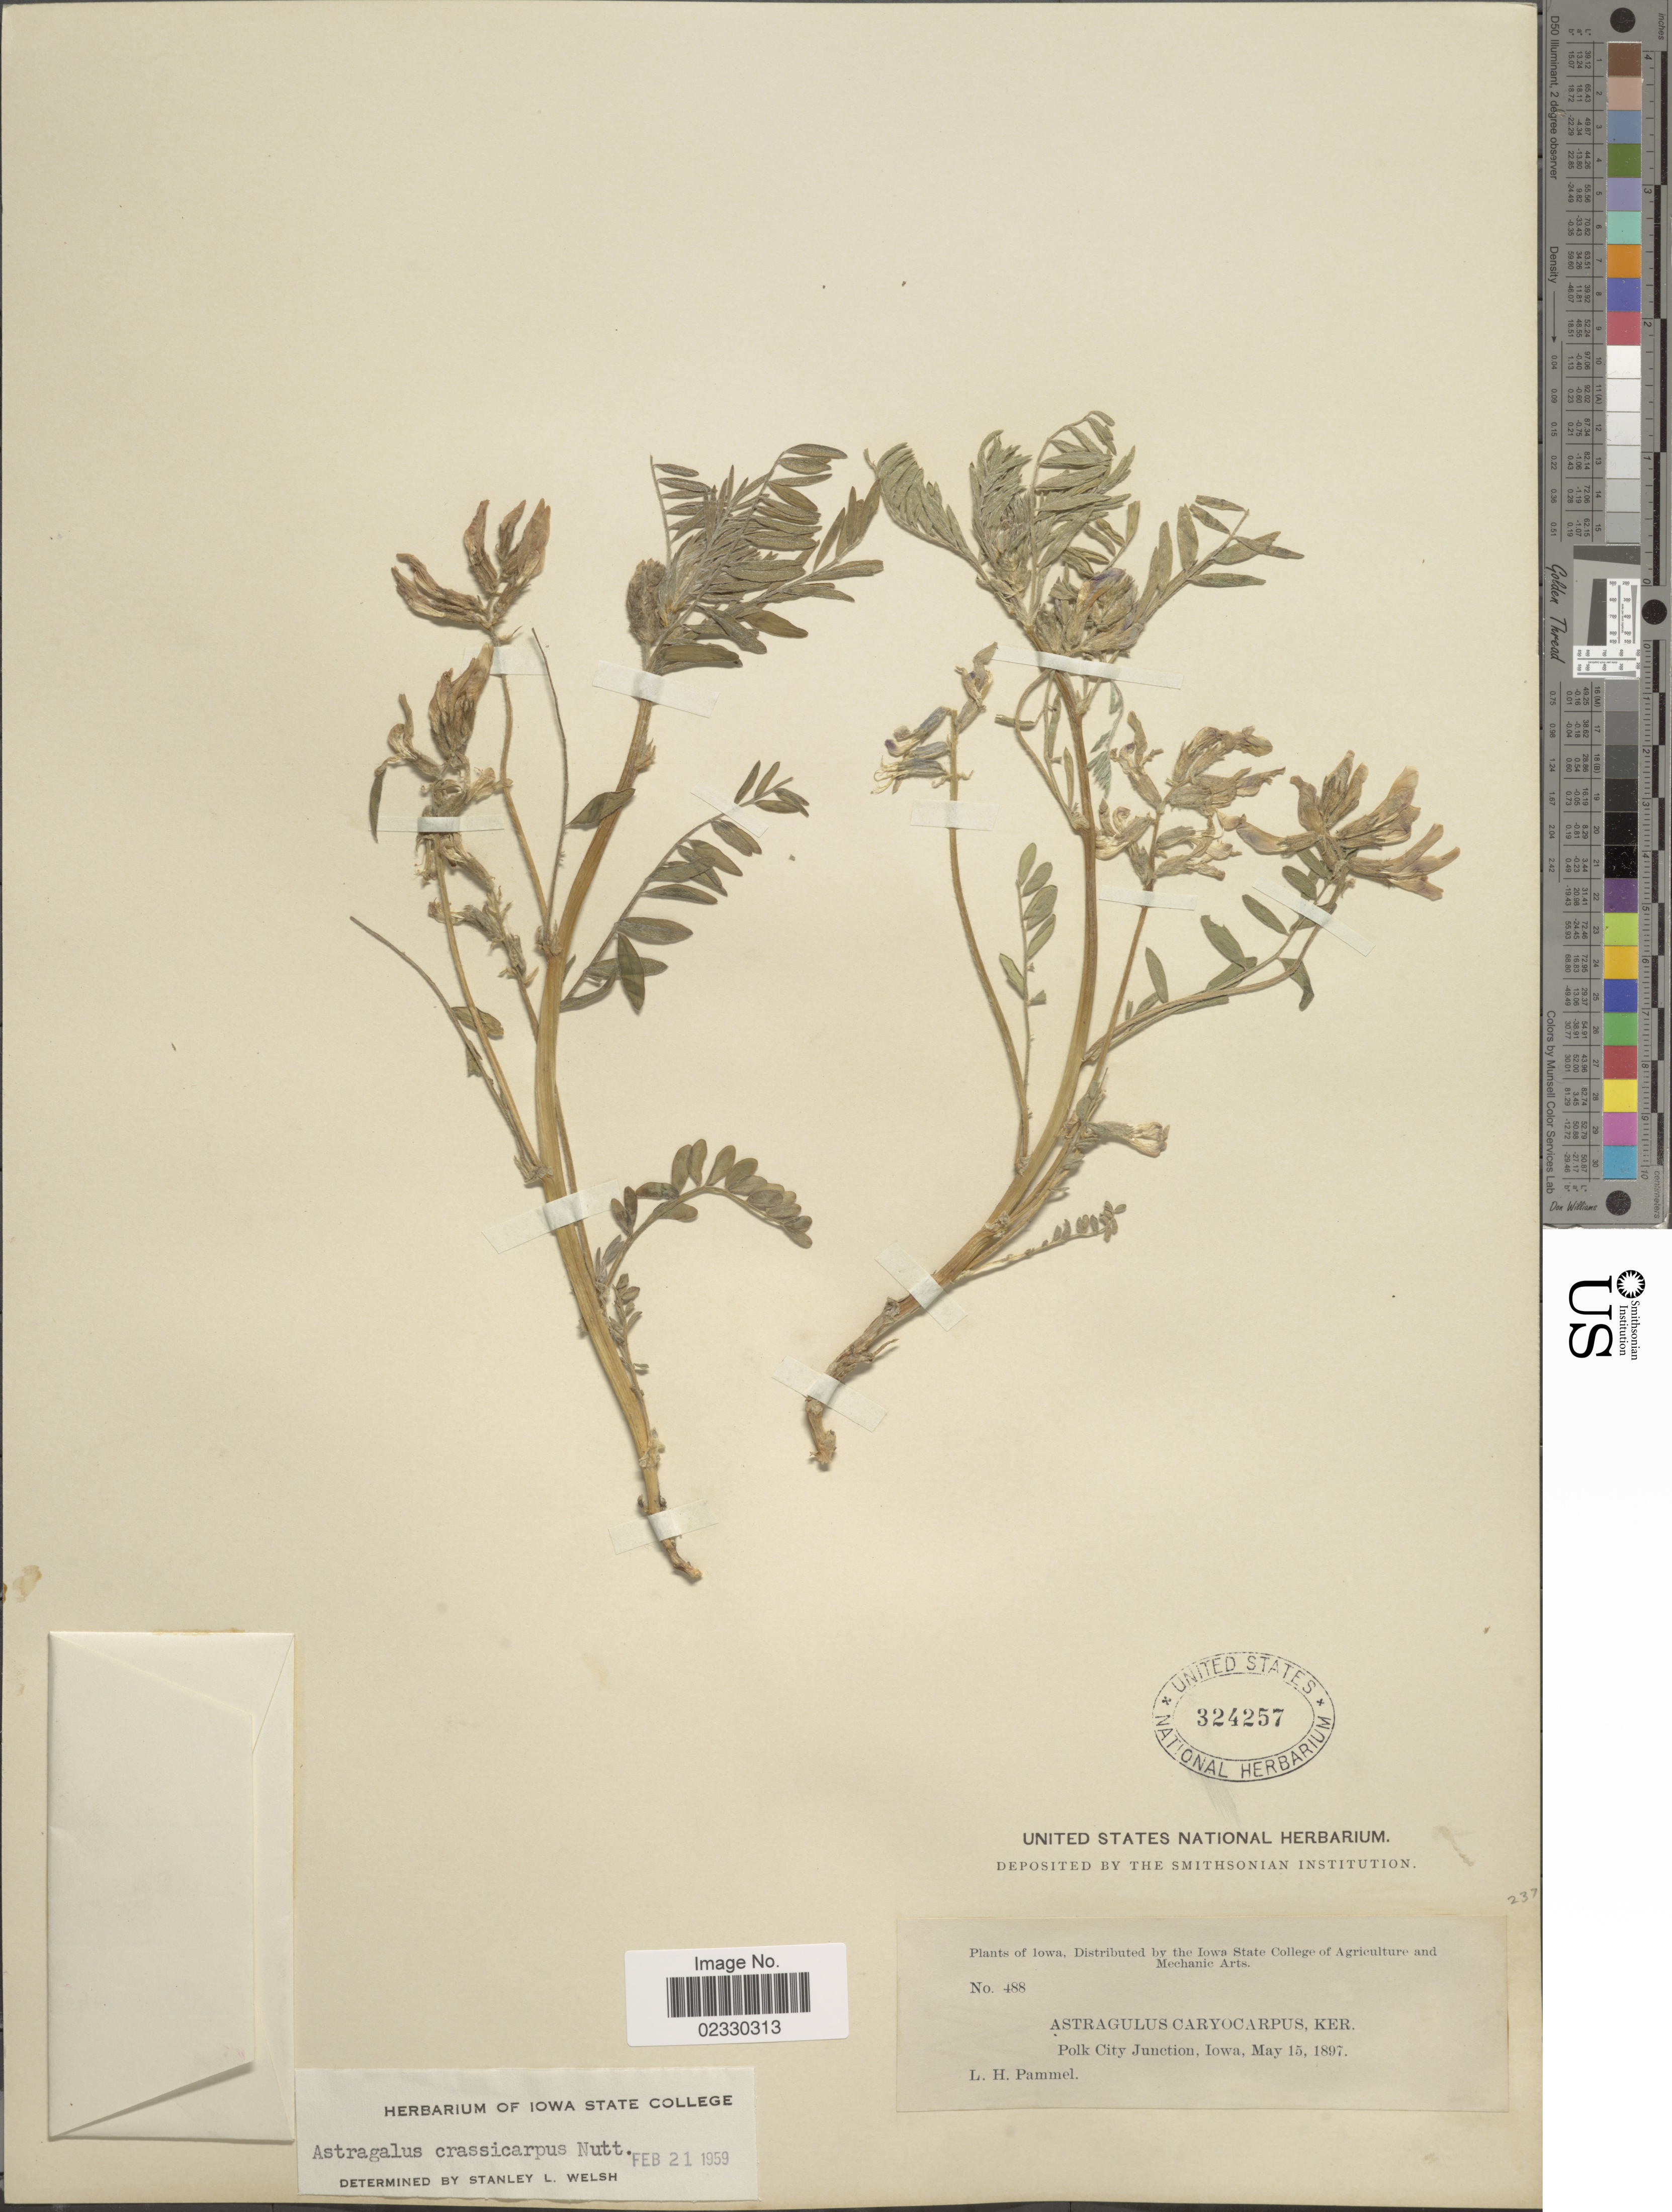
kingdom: Plantae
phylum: Tracheophyta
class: Magnoliopsida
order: Fabales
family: Fabaceae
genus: Astragalus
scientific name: Astragalus crassicarpus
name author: Nutt.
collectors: L. Pammel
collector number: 488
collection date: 1897-05-15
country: United States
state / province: Iowa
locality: Polk City Junction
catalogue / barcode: US 324257